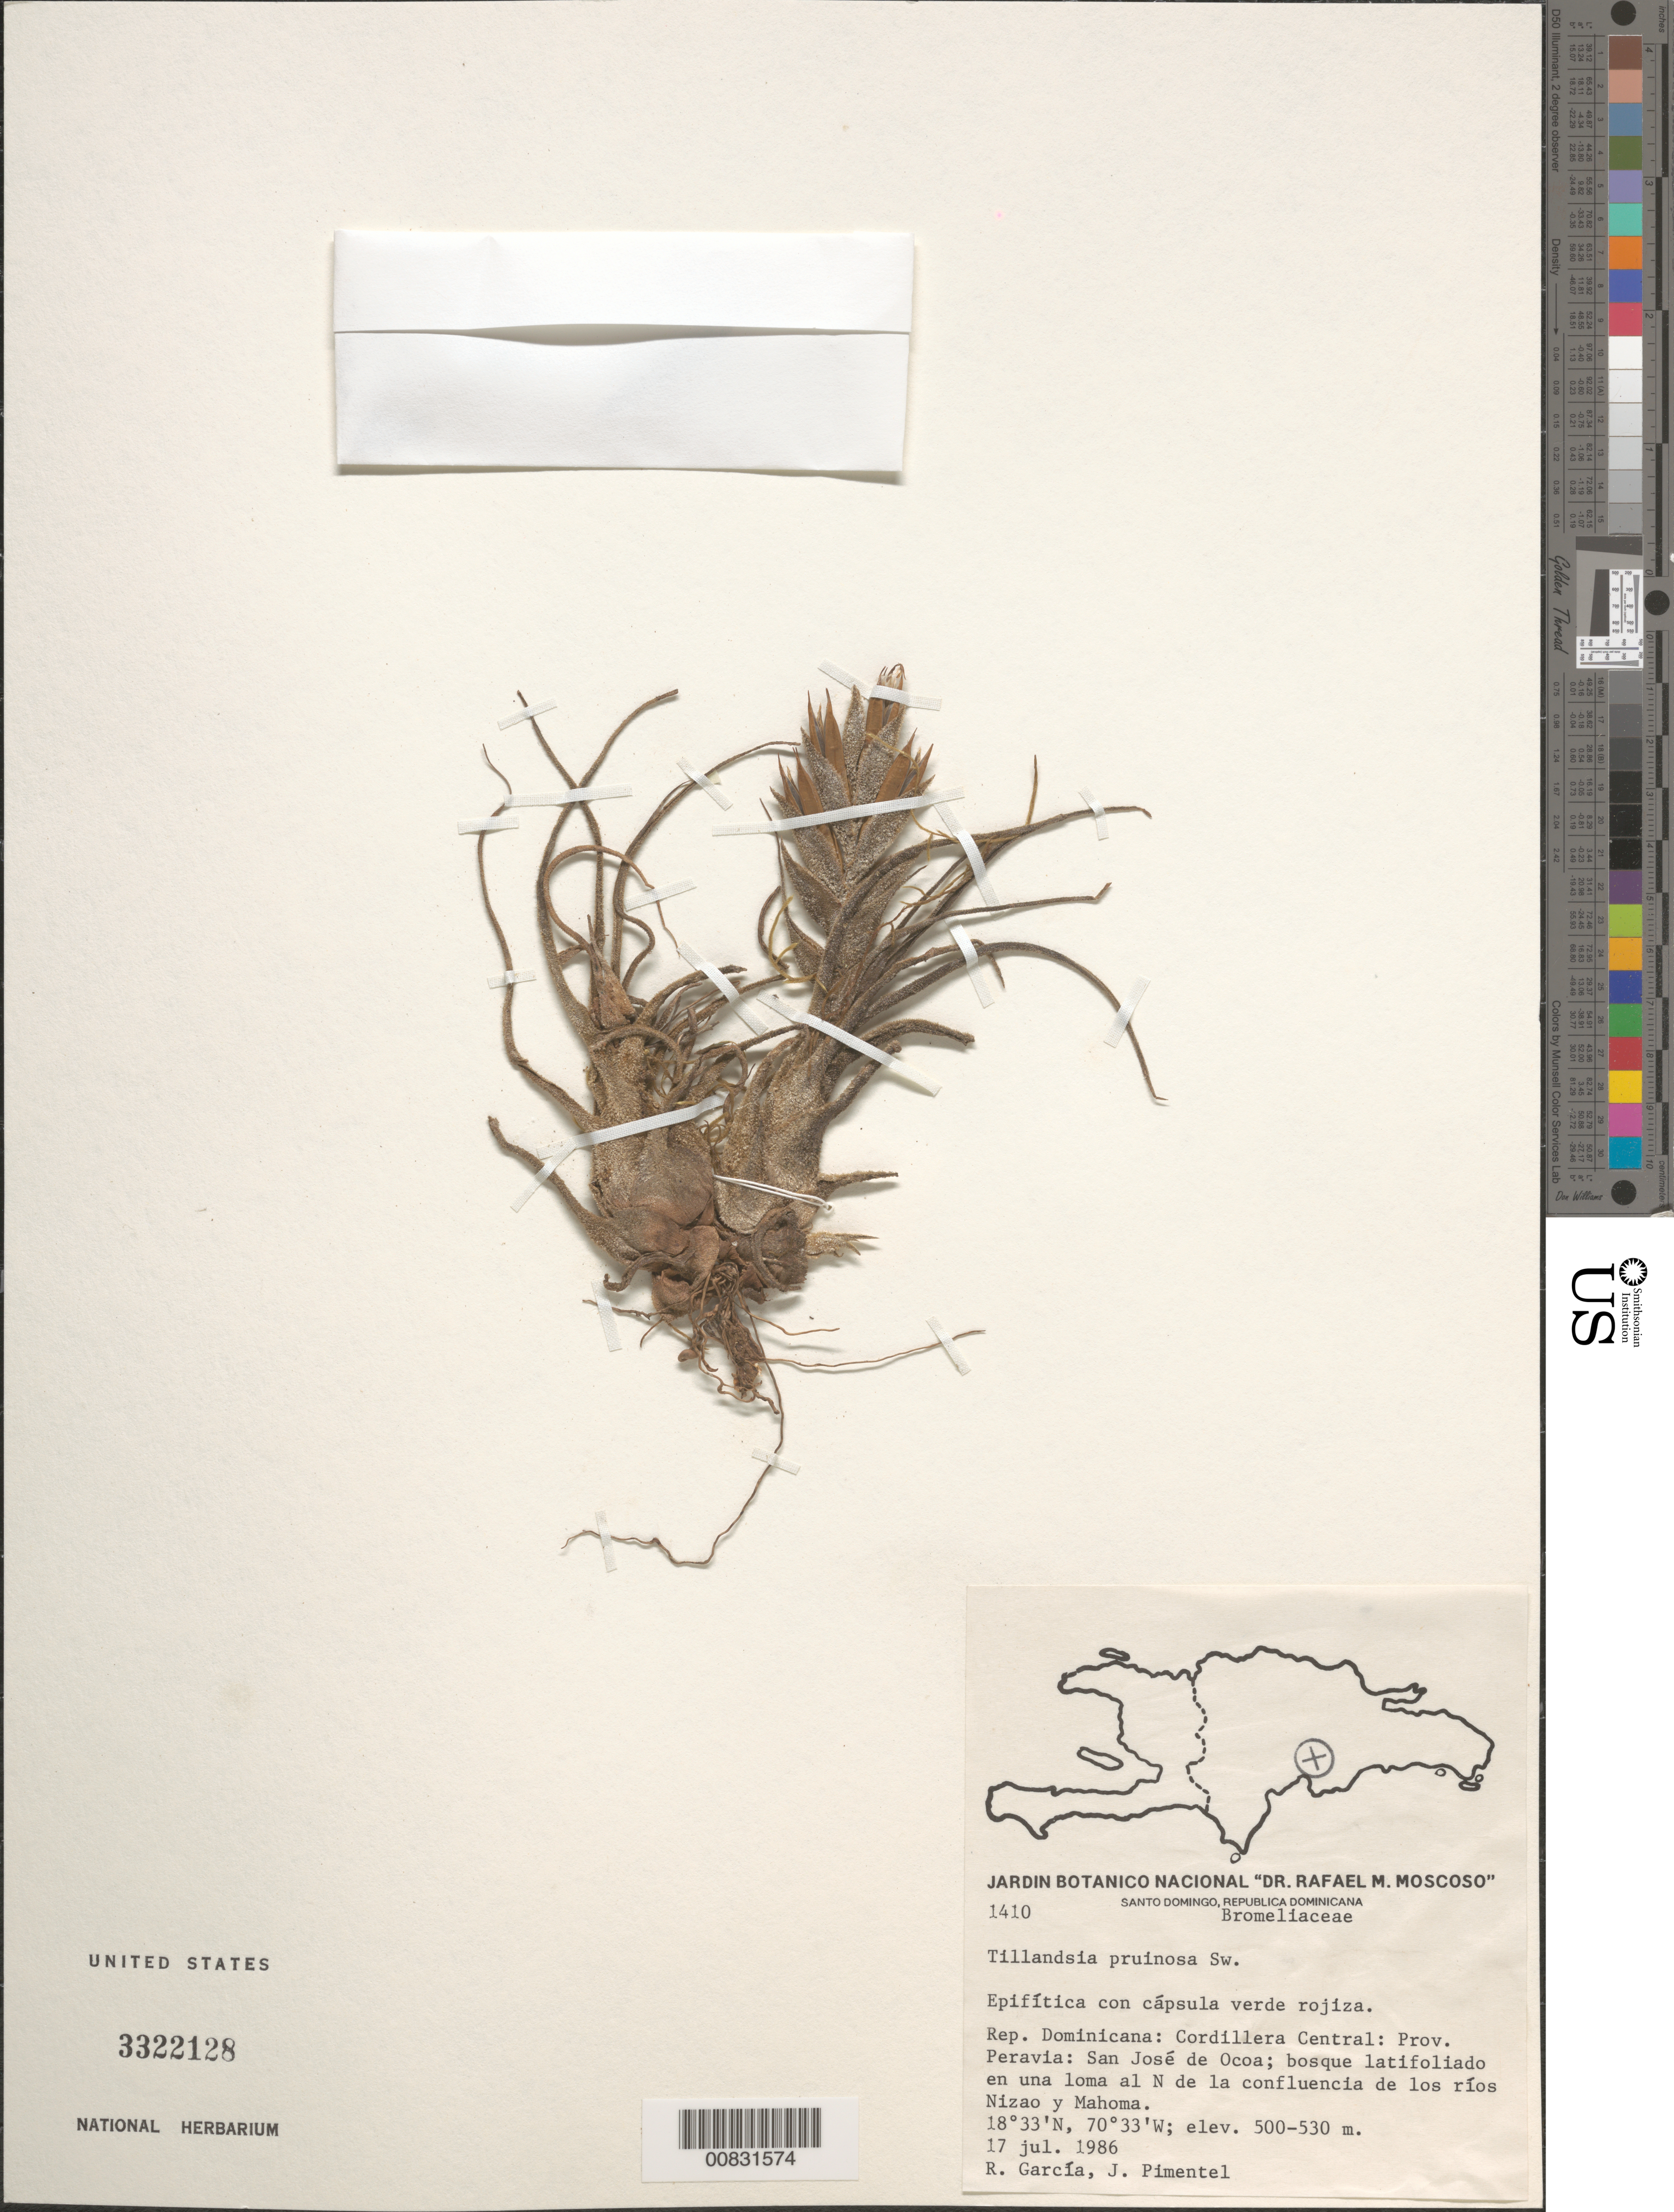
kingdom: Plantae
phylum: Tracheophyta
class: Liliopsida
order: Poales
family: Bromeliaceae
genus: Tillandsia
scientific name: Tillandsia pruinosa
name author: Sw.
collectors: R. G. García & J. Pimentel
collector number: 1410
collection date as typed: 17 Jul 1986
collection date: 1986-07-17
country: Dominican Republic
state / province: Peravia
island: Hispaniola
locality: Coordillera Central: San José de Ocoa. Loma al N de la confluencia de los ríos Nizao y Mahoma.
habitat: Bosque latifoliado.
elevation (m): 500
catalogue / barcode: US 3322128